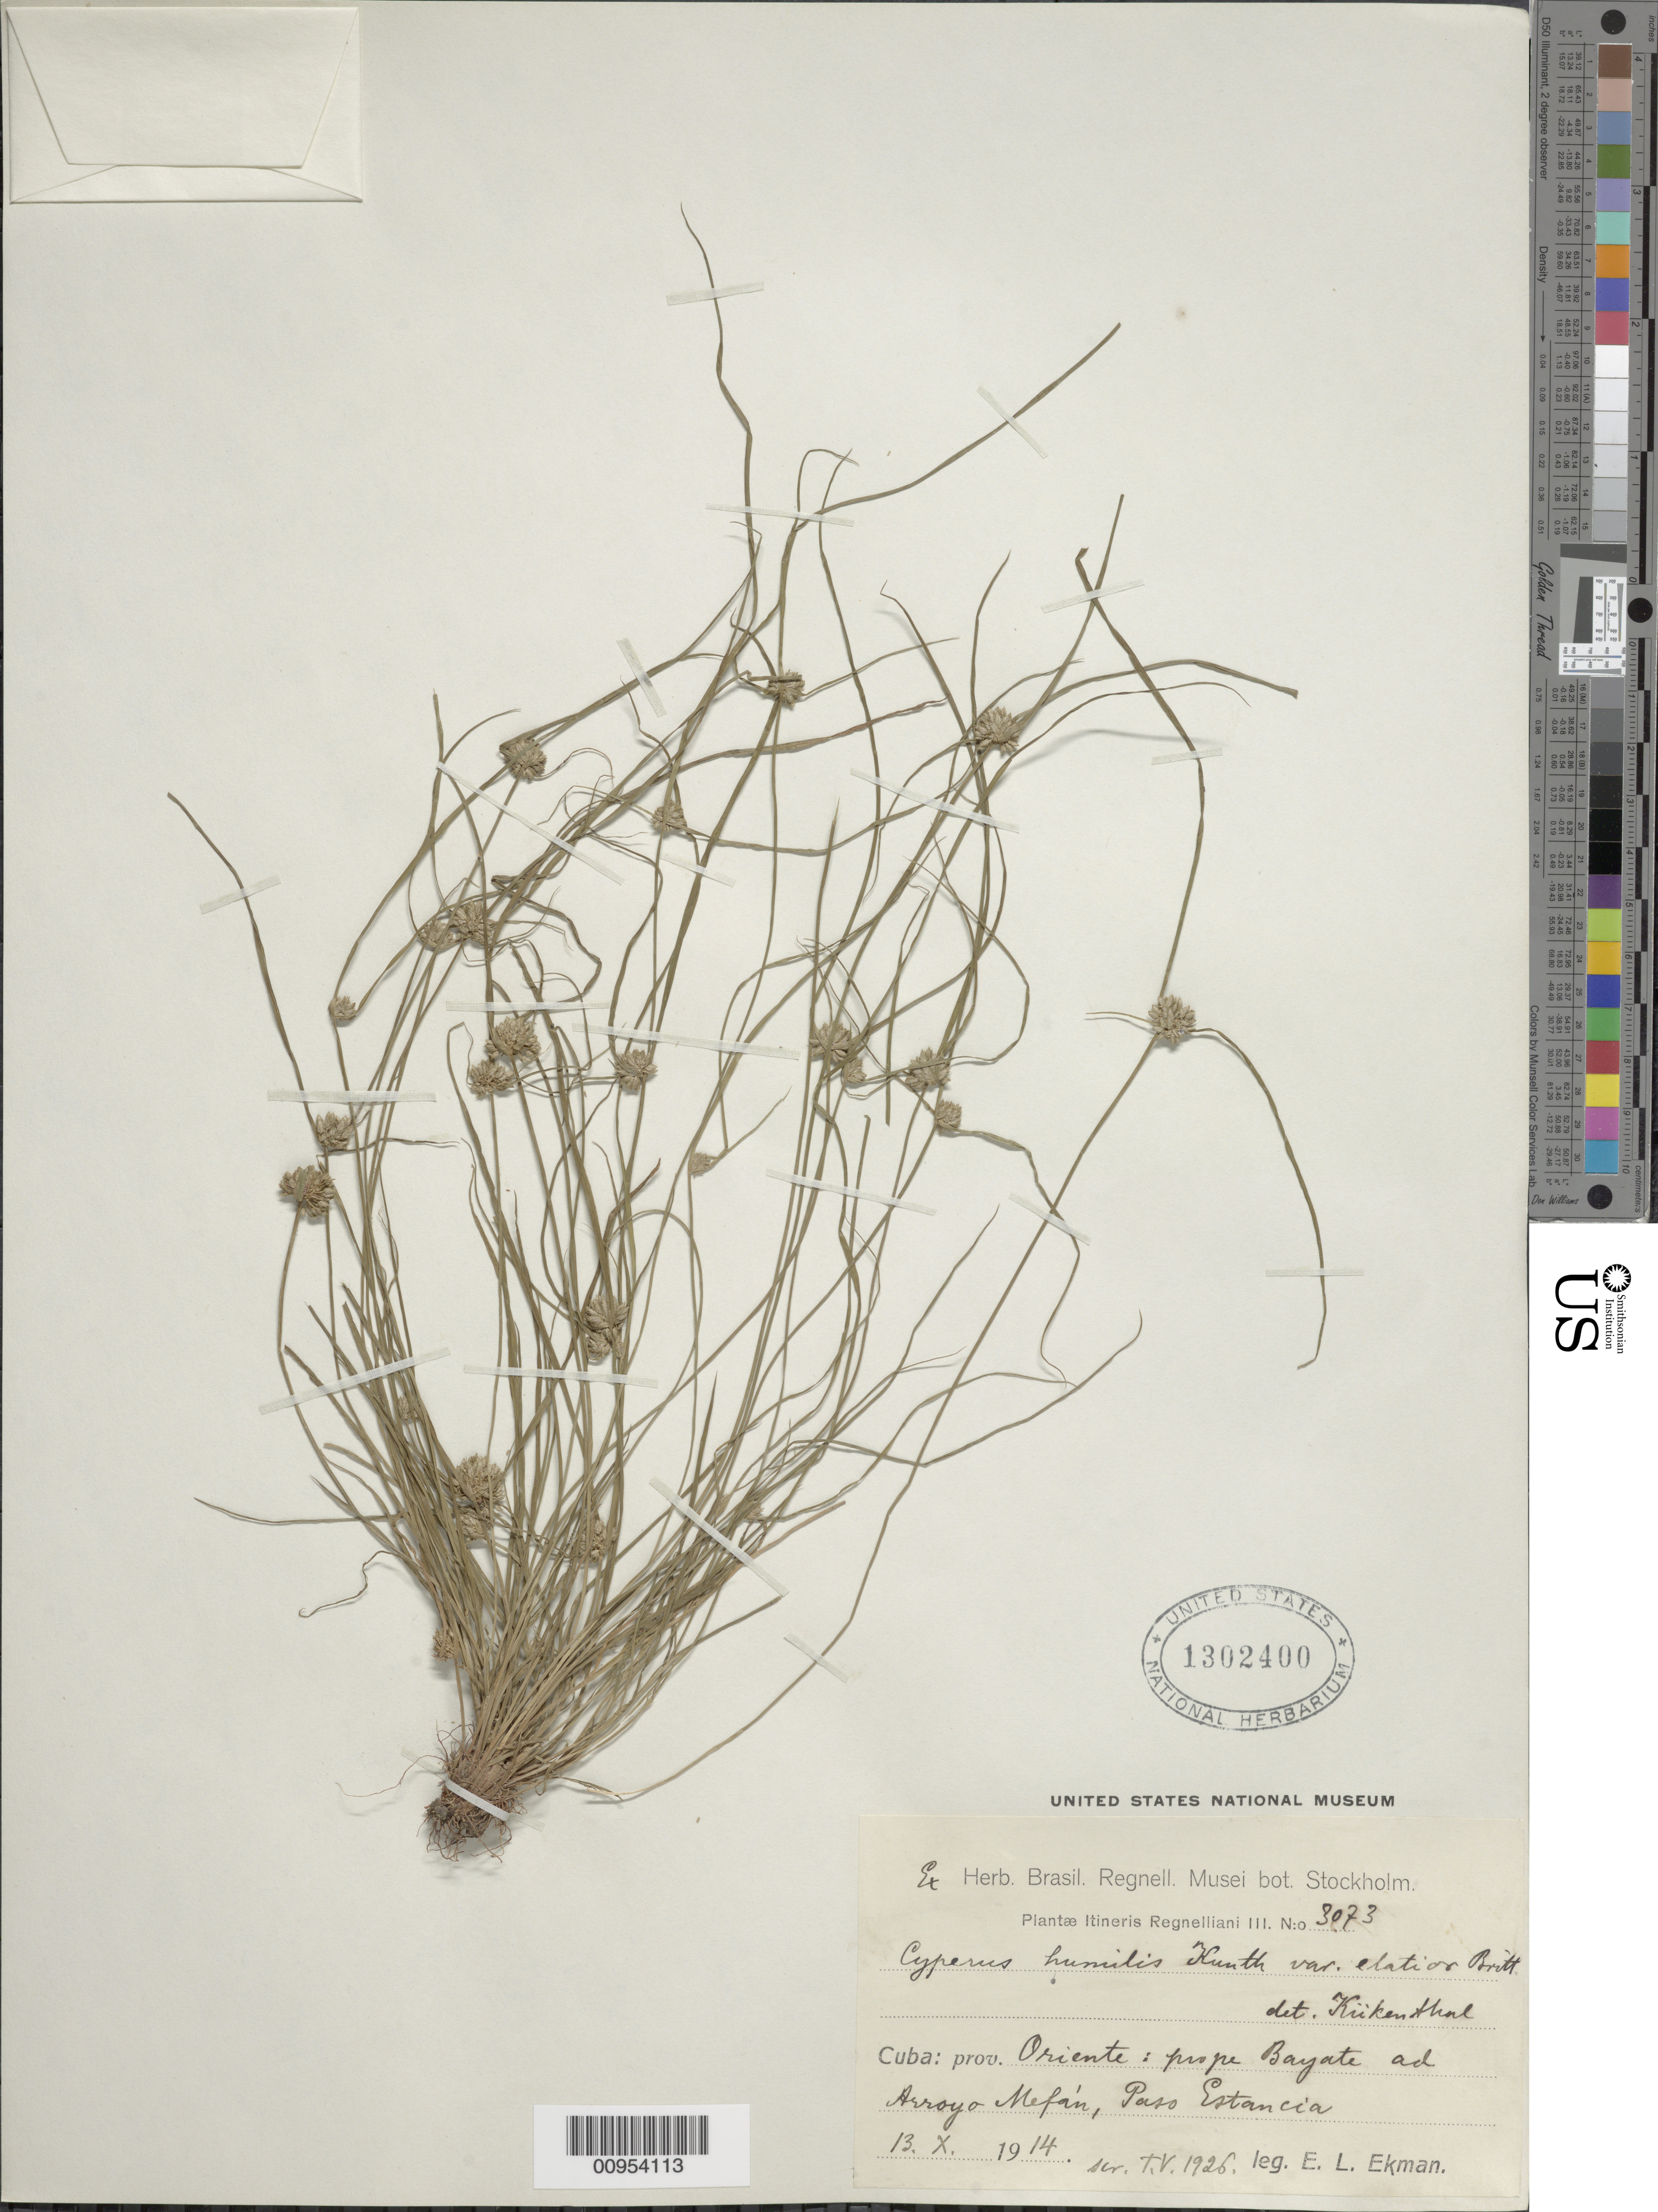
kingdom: Plantae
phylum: Tracheophyta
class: Liliopsida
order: Poales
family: Cyperaceae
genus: Cyperus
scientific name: Cyperus humilis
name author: Kunth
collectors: E. L. Ekman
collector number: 3073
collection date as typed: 13 Oct 1914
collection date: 1914-10-13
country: Cuba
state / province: Granma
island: Cuba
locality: Prope Bayate ad Arroyo Mefán, Paso Estancia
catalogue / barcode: US 1302400